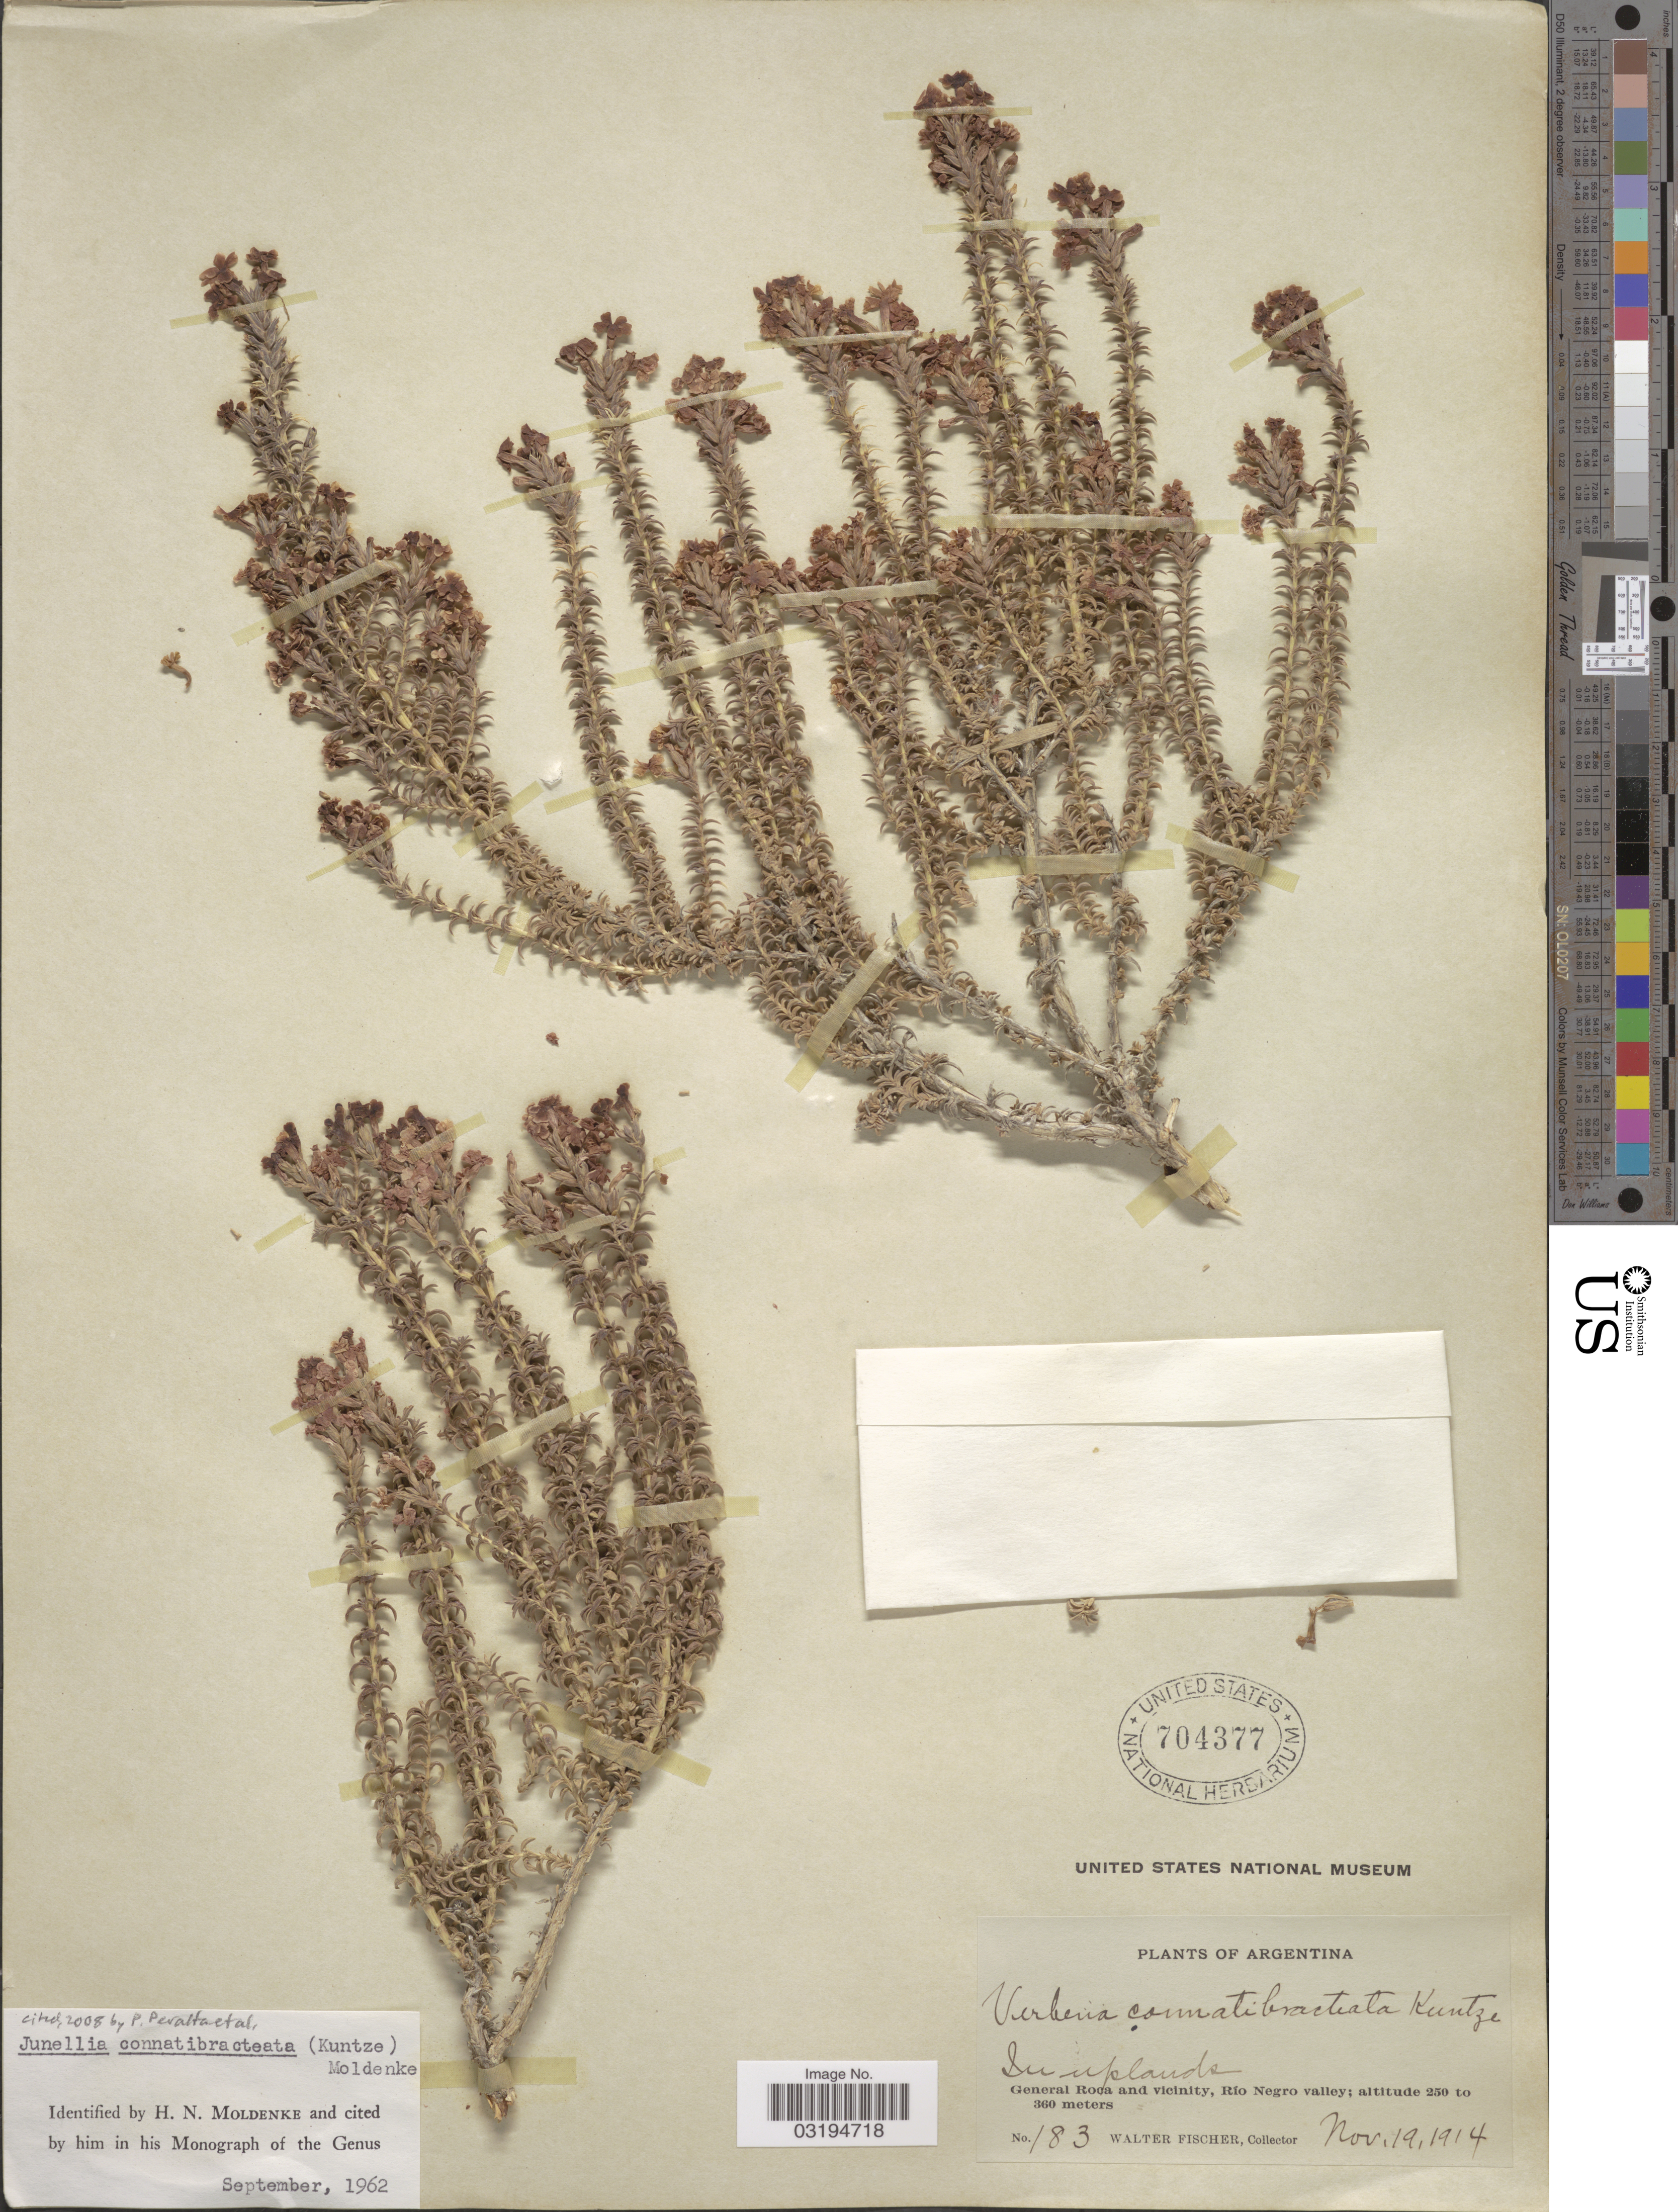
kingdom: Plantae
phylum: Tracheophyta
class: Magnoliopsida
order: Lamiales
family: Verbenaceae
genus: Junellia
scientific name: Junellia connatibracteata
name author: (Kuntze) Moldenke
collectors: W. Fischer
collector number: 183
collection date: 1914-11-19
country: Argentina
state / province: Rio Negro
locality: General Roca and vicinity, Río Negro valley.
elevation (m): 250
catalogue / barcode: US 704377